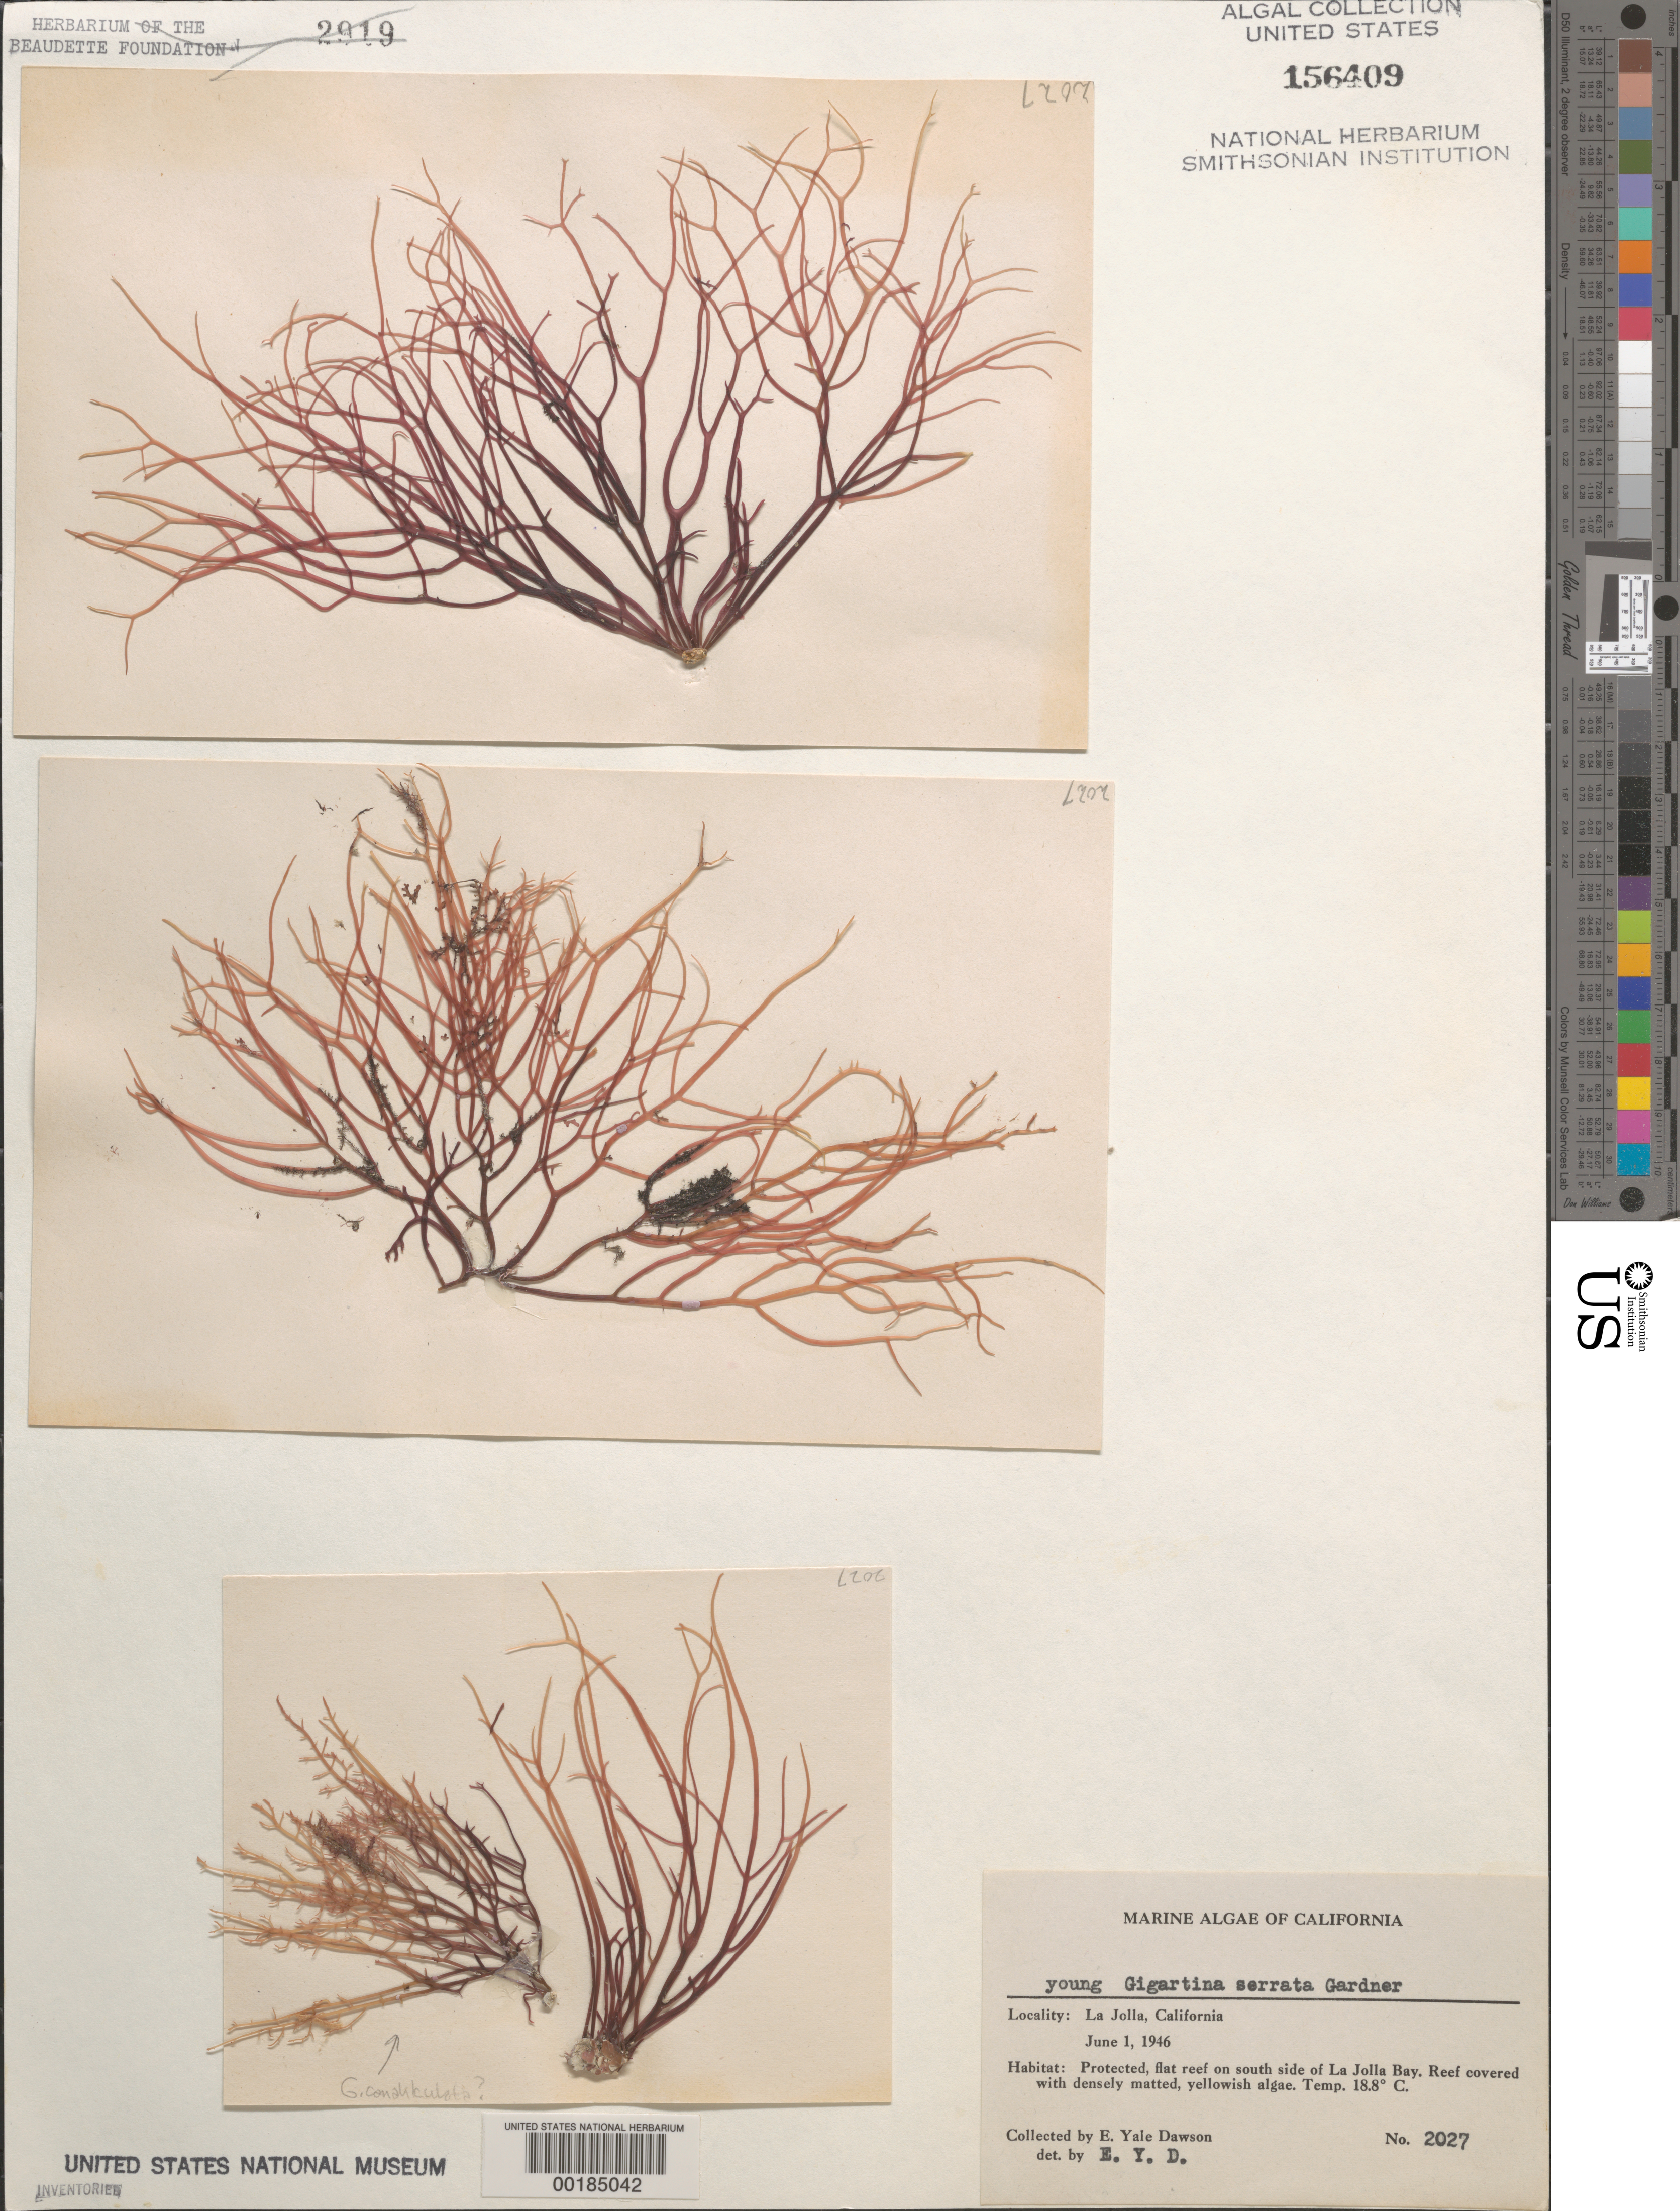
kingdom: Plantae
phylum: Rhodophyta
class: Florideophyceae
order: Gigartinales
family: Gigartinaceae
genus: Chondracanthus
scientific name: Chondracanthus serratus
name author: (N.L. Gardner) J.R. Hughey & Hommersand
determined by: Algae name updating Project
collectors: E. Y. Dawson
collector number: EYD 2027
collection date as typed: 01 Jun 1946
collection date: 1946-06-01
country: United States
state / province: California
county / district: San Diego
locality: La Jolla, south La Jolla Bay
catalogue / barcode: US 156409